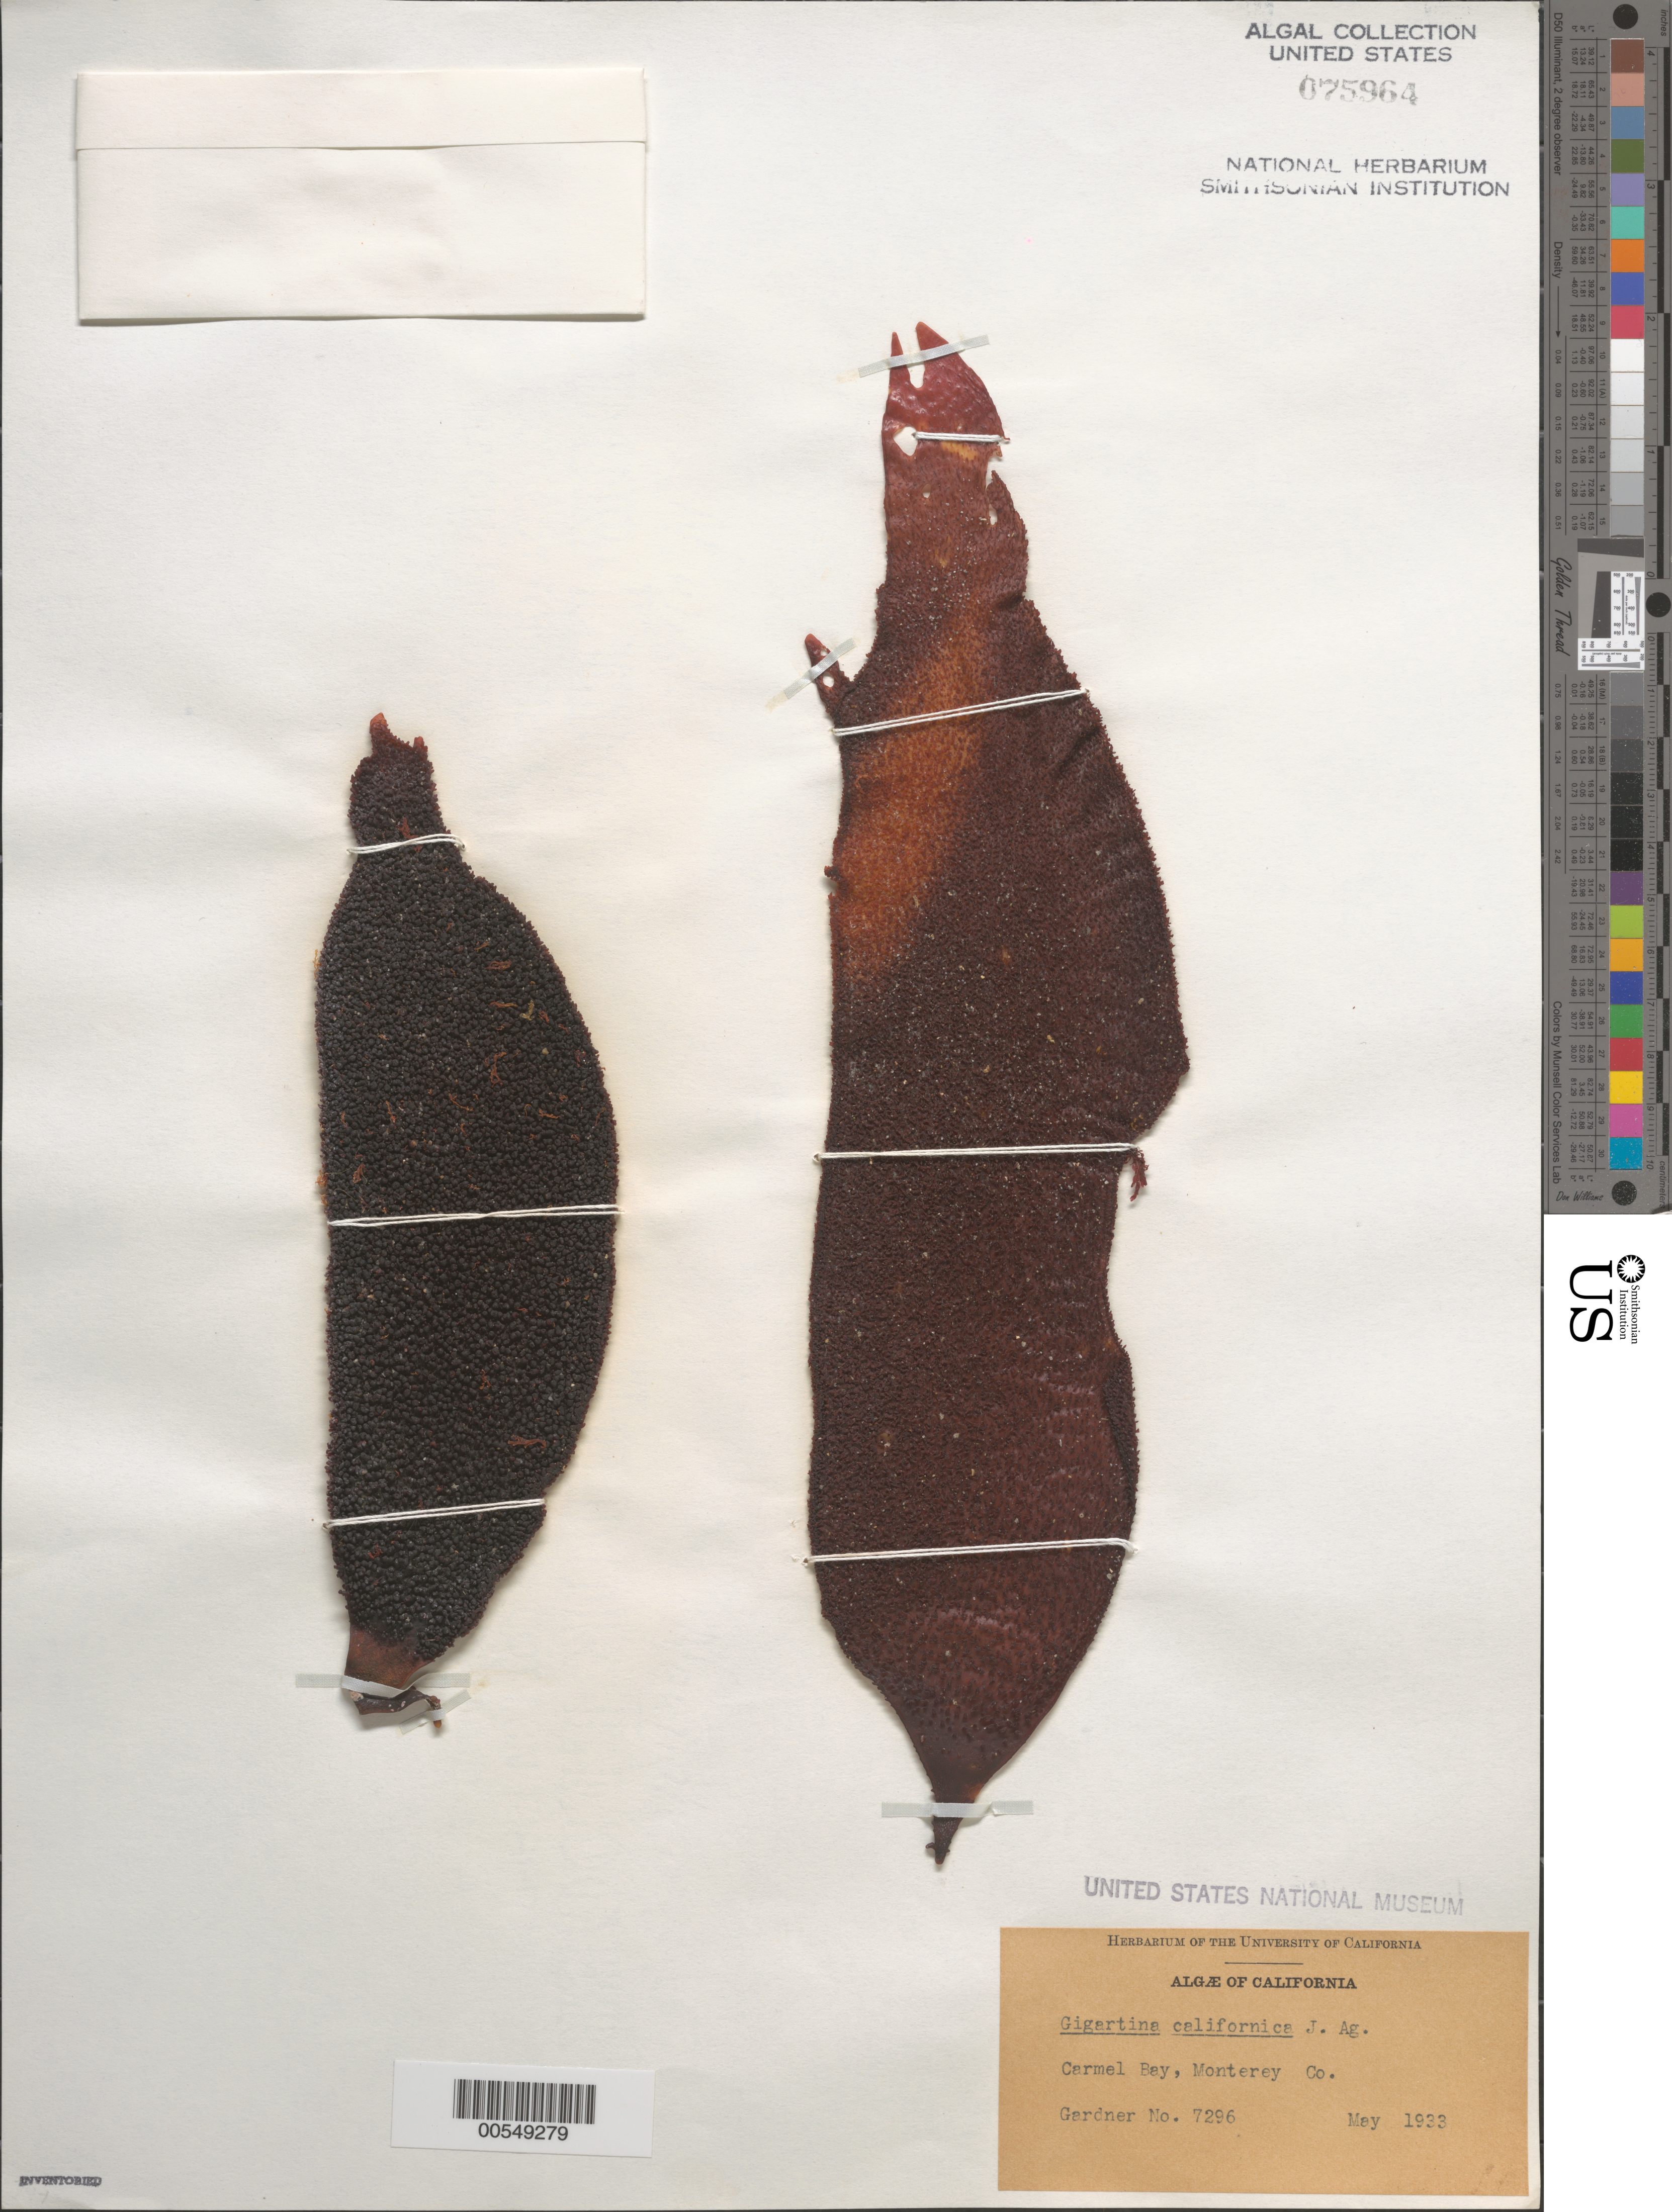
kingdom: Plantae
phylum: Rhodophyta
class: Florideophyceae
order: Gigartinales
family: Gigartinaceae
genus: Chondracanthus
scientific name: Chondracanthus corymbiferus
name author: (Kütz.) Guiry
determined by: Algae name updating Project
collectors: N. Gardner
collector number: NLG 7296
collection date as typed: May 1933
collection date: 1933-05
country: United States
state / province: California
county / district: Monterey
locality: Carmel Bay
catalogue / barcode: US 75964